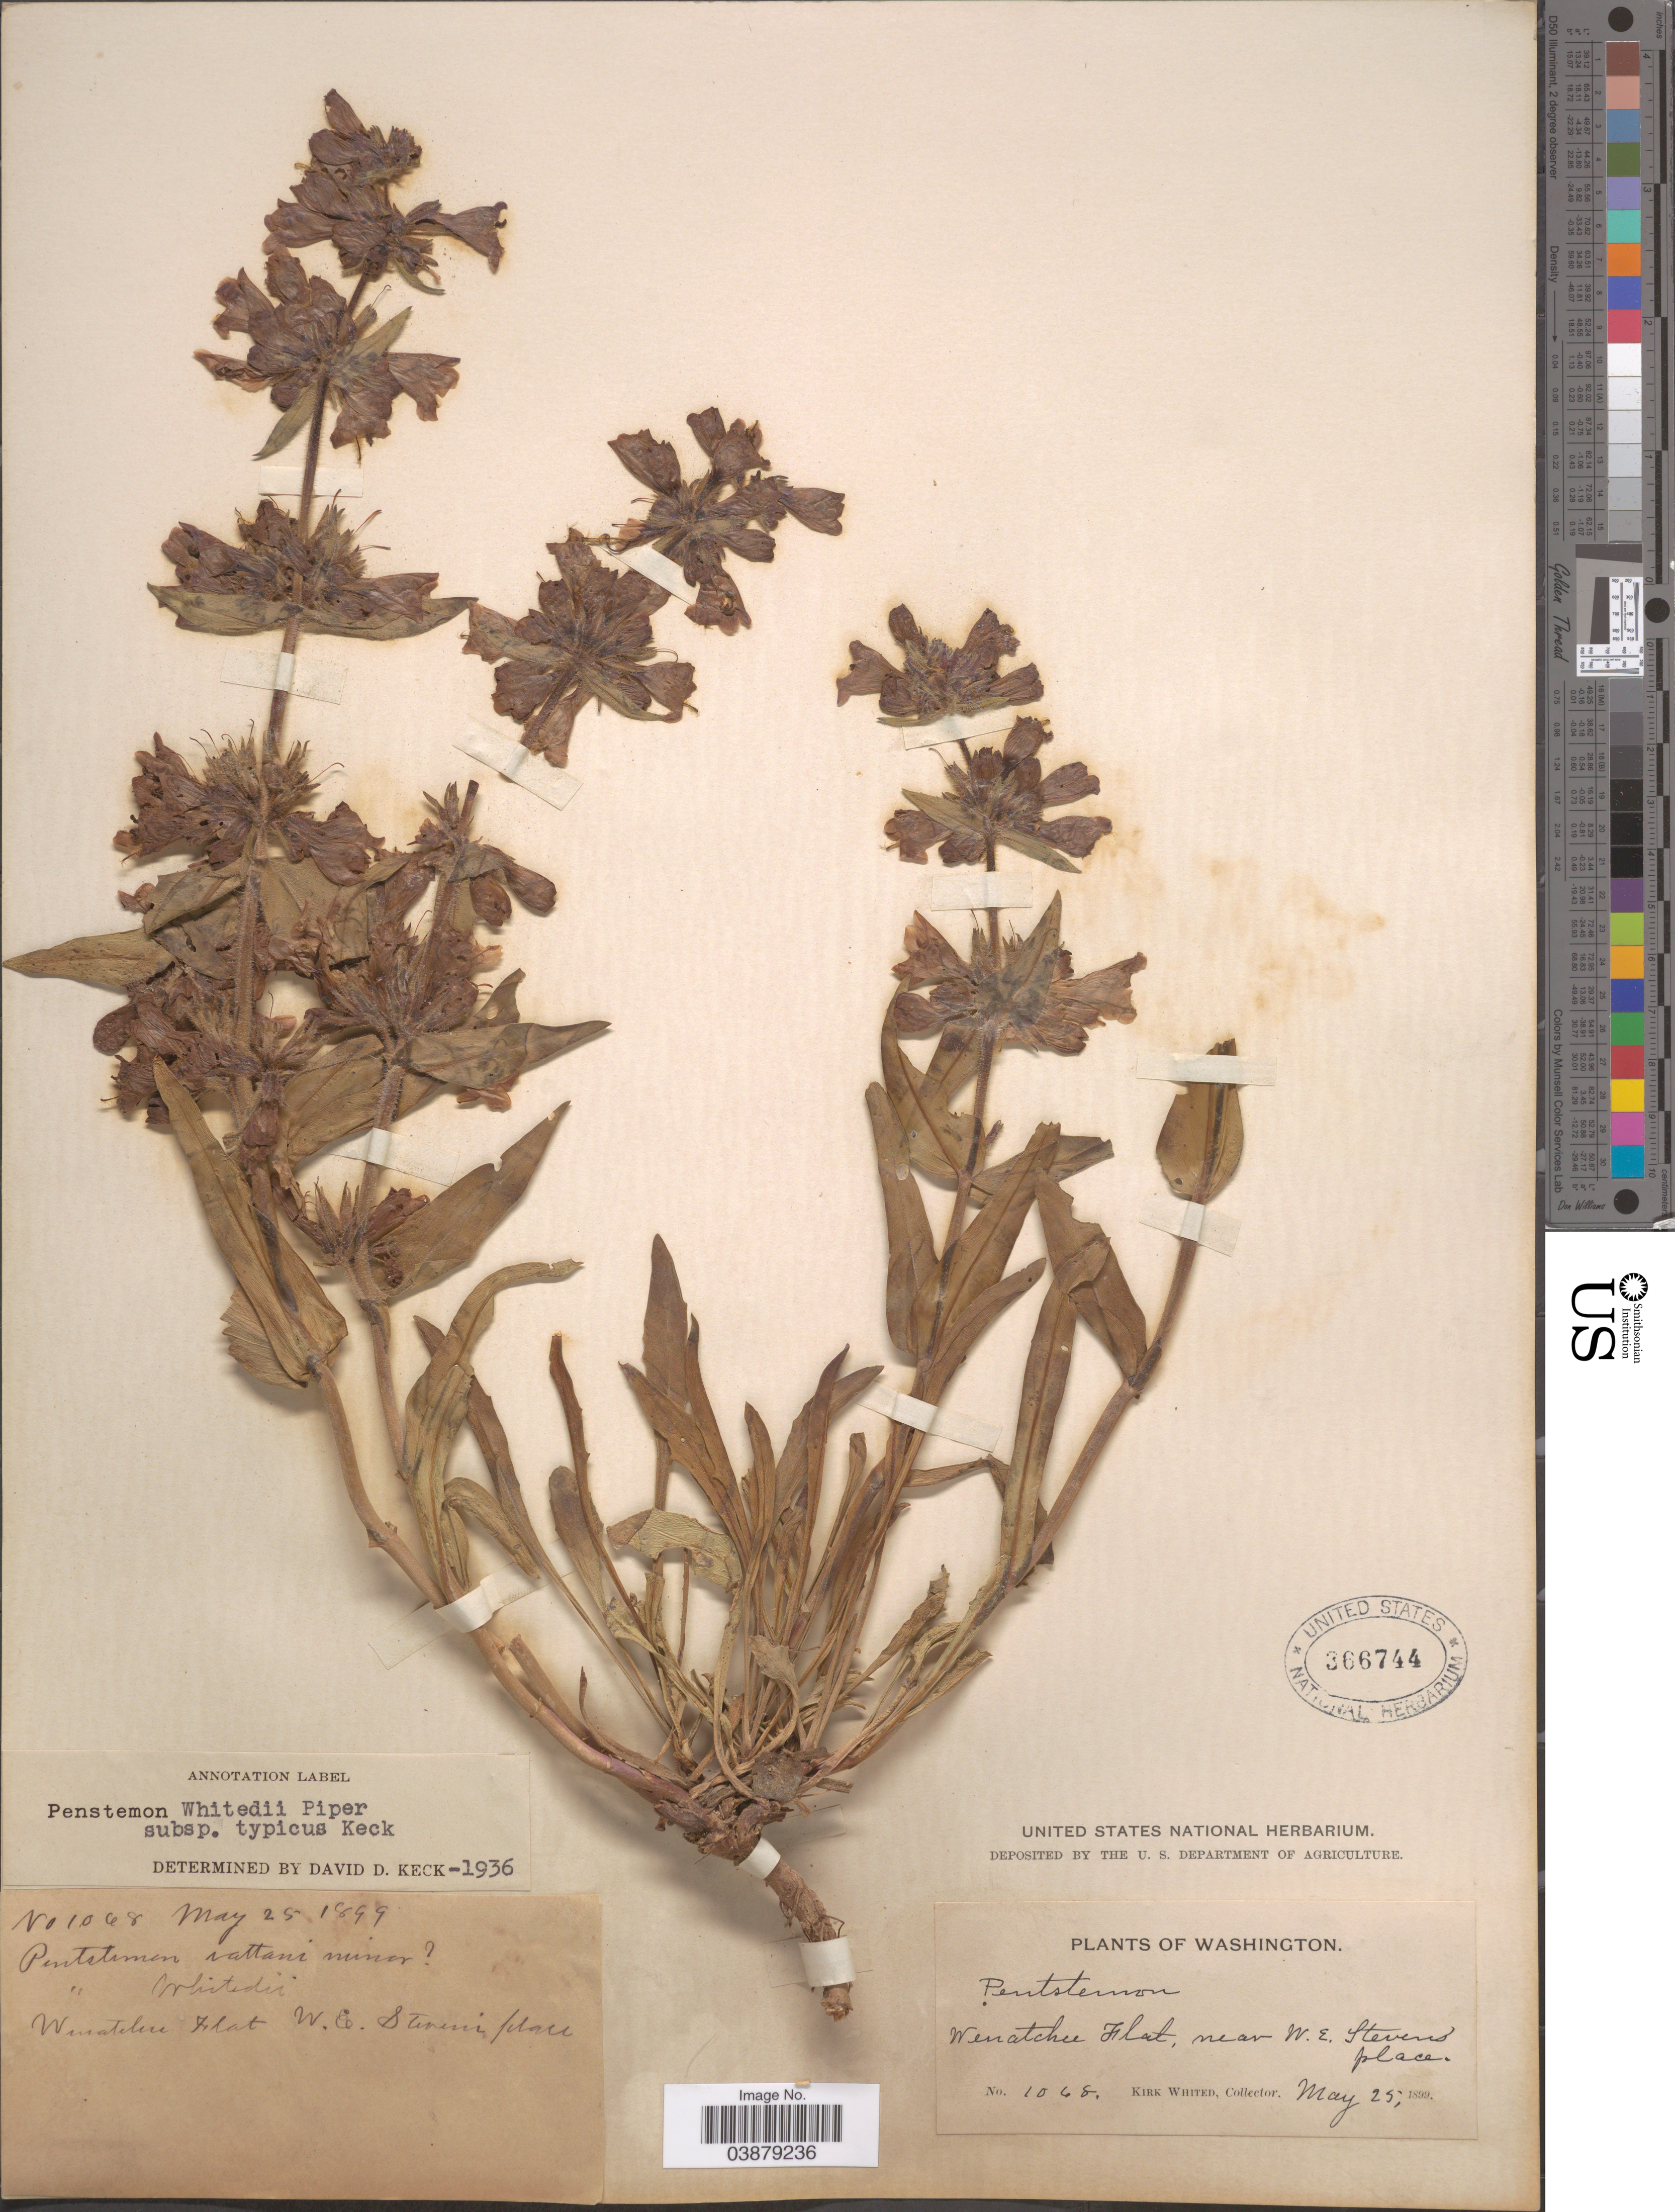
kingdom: Plantae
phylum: Tracheophyta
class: Magnoliopsida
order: Lamiales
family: Plantaginaceae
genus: Penstemon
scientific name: Penstemon whitedii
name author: Piper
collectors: K. Whited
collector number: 1068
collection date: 1899-05-25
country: United States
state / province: Washington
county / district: Chelan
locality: Wenatchee Flat W. E. Stevens place.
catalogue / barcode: US 366744